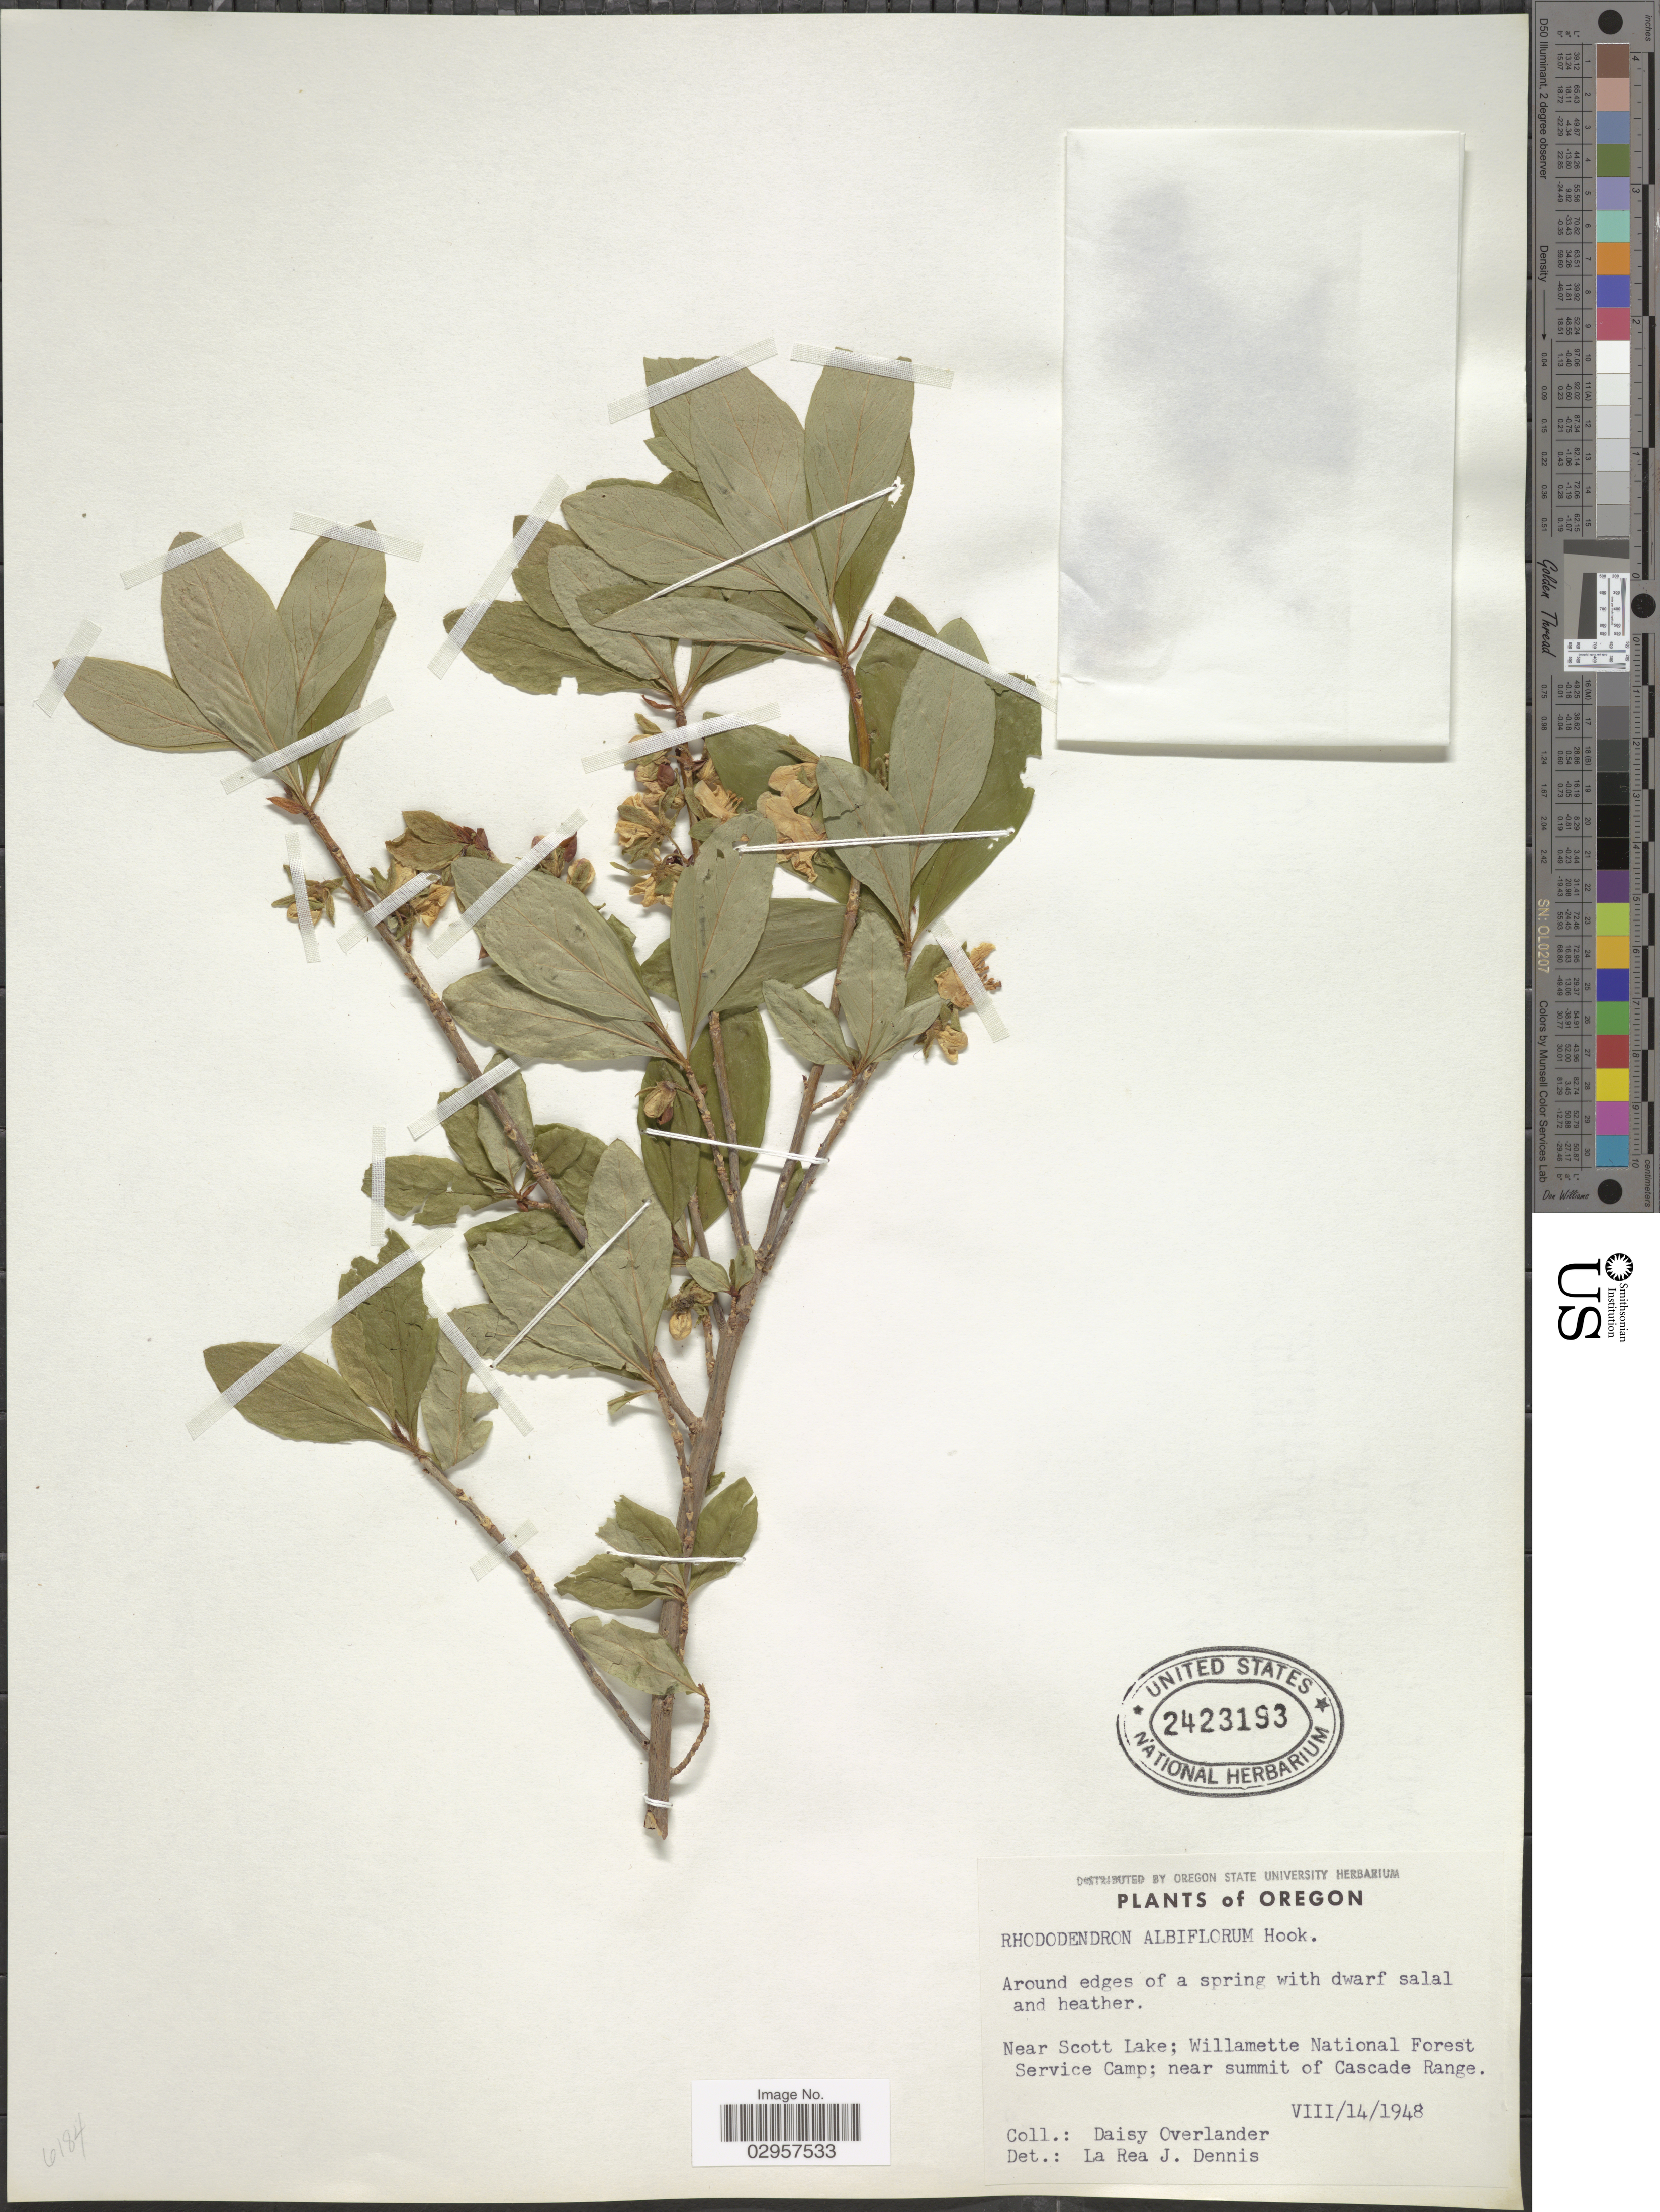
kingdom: Plantae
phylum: Tracheophyta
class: Magnoliopsida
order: Ericales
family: Ericaceae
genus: Rhododendron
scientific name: Rhododendron albiflorum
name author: Hook.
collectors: D. Overlander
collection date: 1948-08-14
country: United States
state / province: Oregon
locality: Near Scott Lake; Willamette National Forest Service Camp; near summit of Cascade Range.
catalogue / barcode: US 2423193